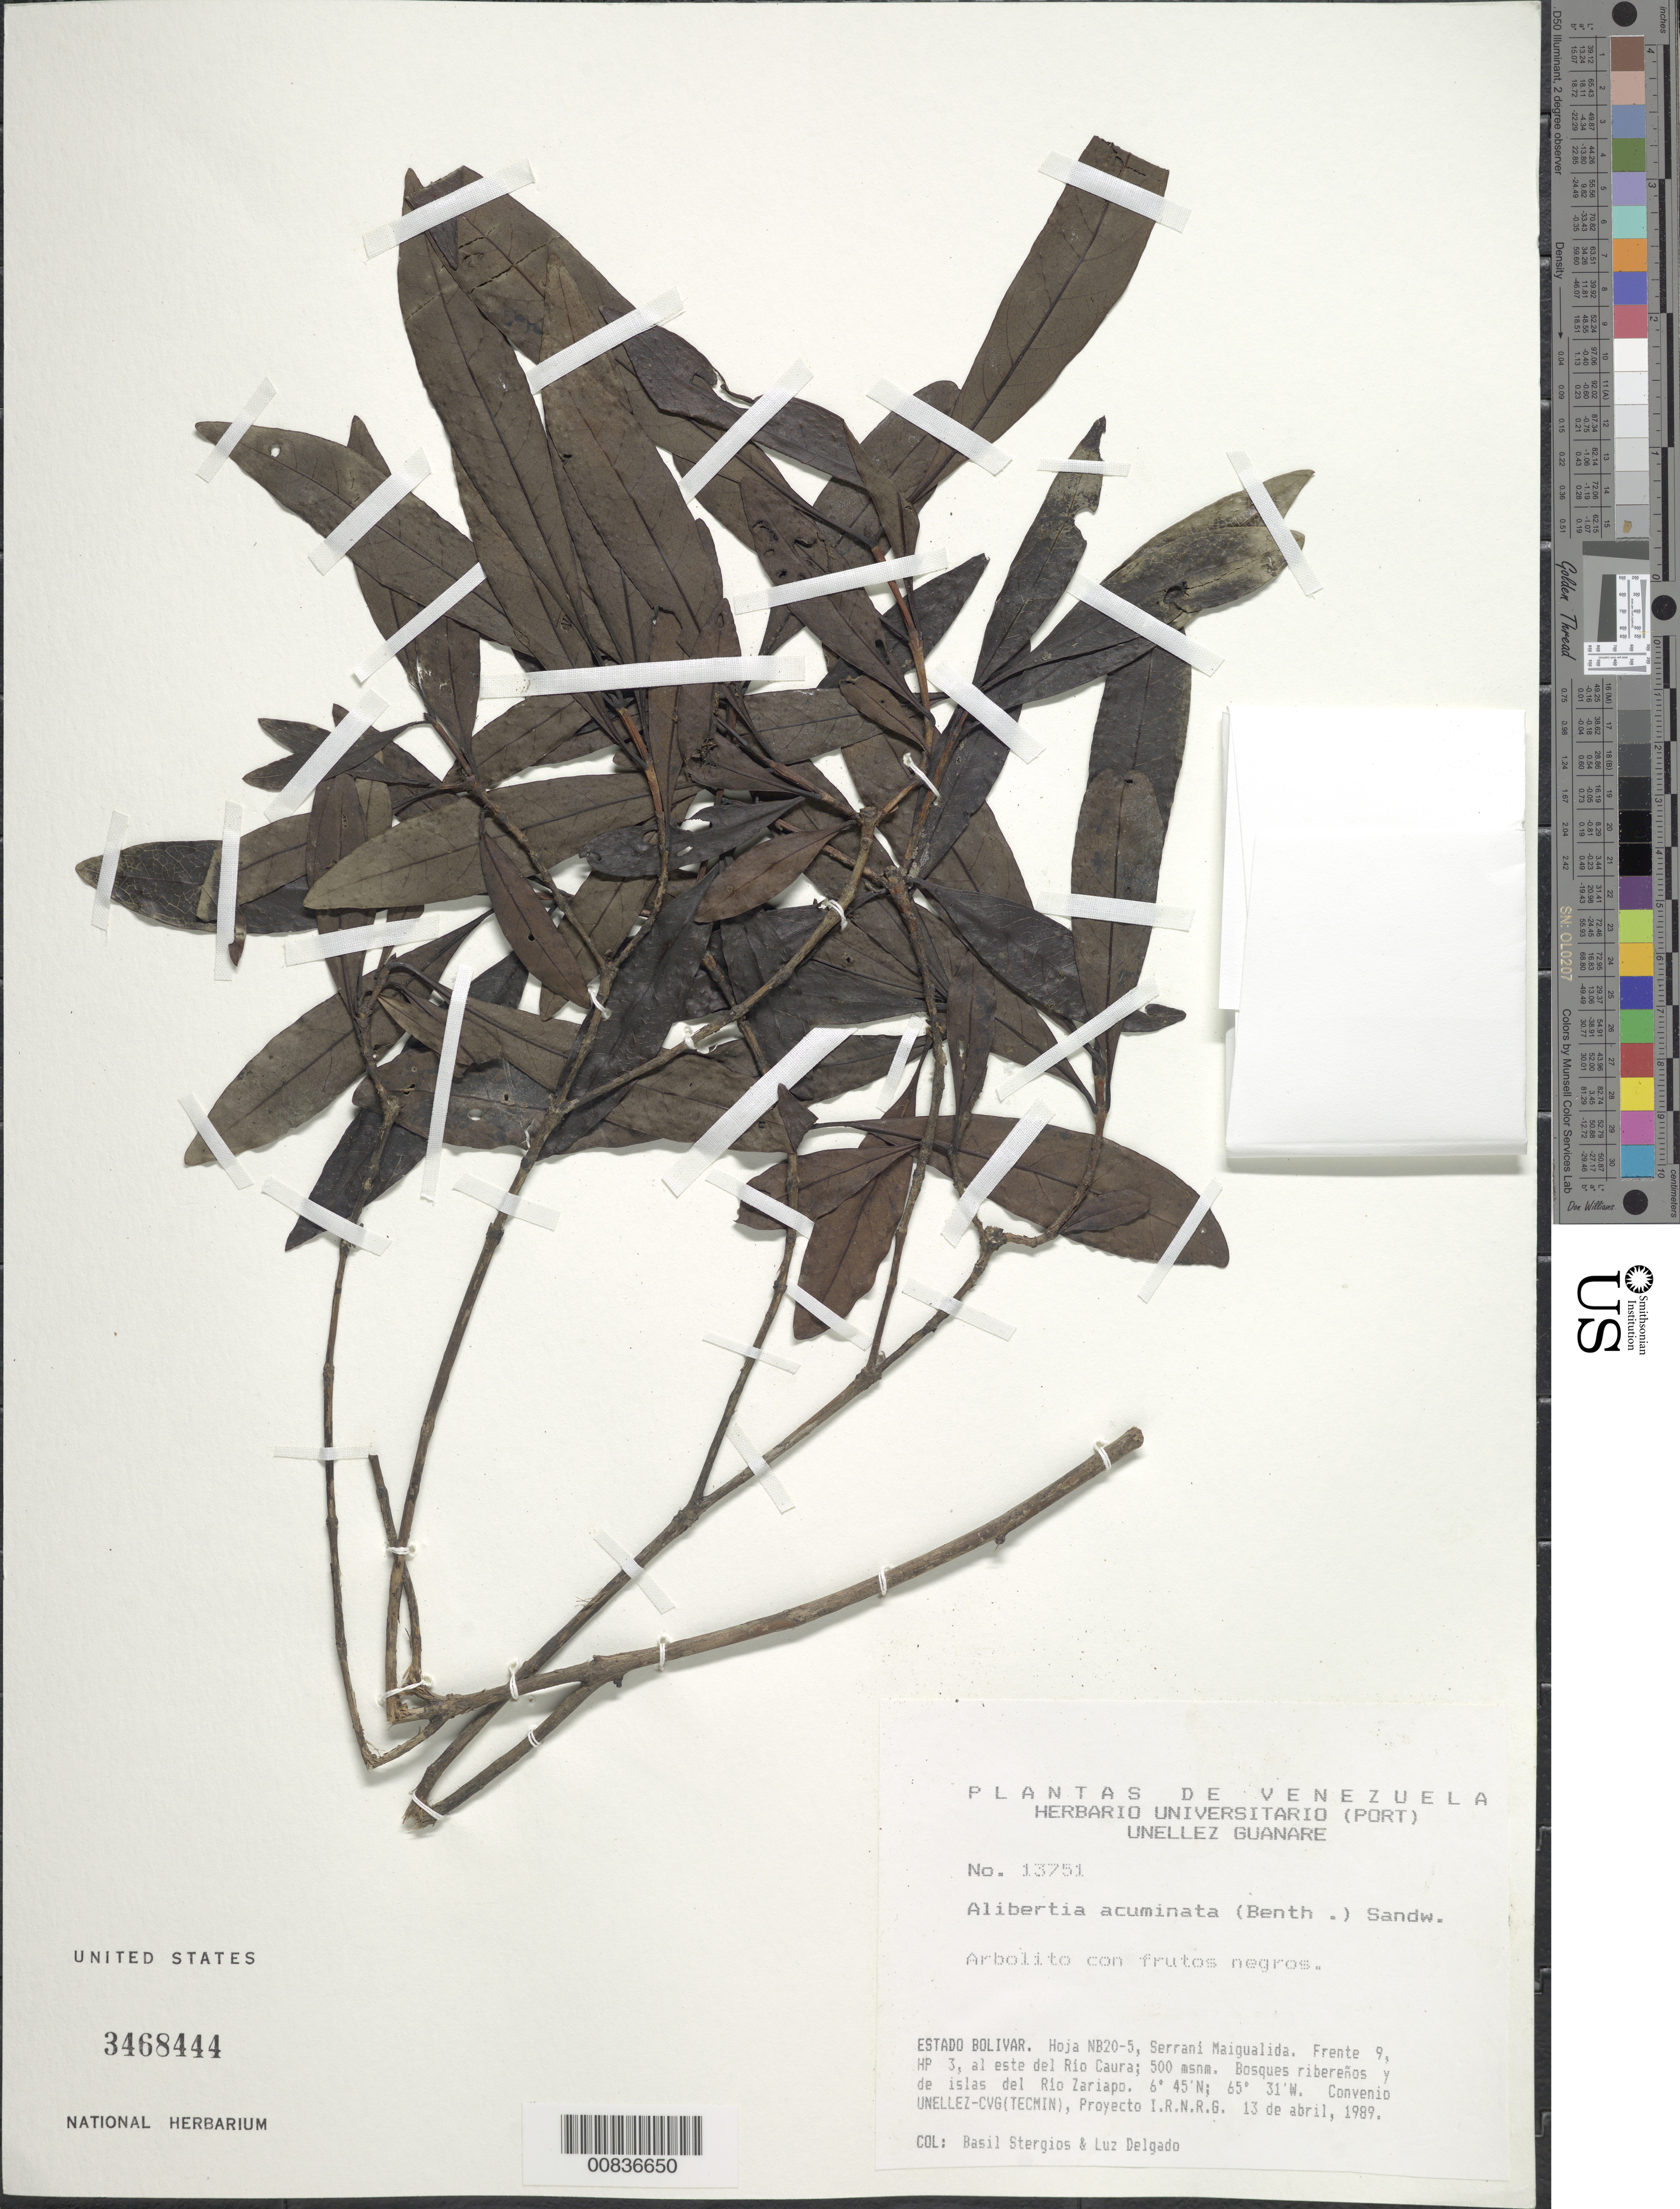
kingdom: Plantae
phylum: Tracheophyta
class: Magnoliopsida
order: Gentianales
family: Rubiaceae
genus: Alibertia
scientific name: Alibertia acuminata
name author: (Benth.) Sandwith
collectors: B. G. Stergios & L. Delgado V.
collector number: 13751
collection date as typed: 13-Apr-89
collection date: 1989-04-13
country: Venezuela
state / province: Bolívar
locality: Serrania Maigualida, E del río Caura, cerca de las riberas del río Zariapo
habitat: Bosques ribereños y de islas del río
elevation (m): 500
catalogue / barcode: US 3468444